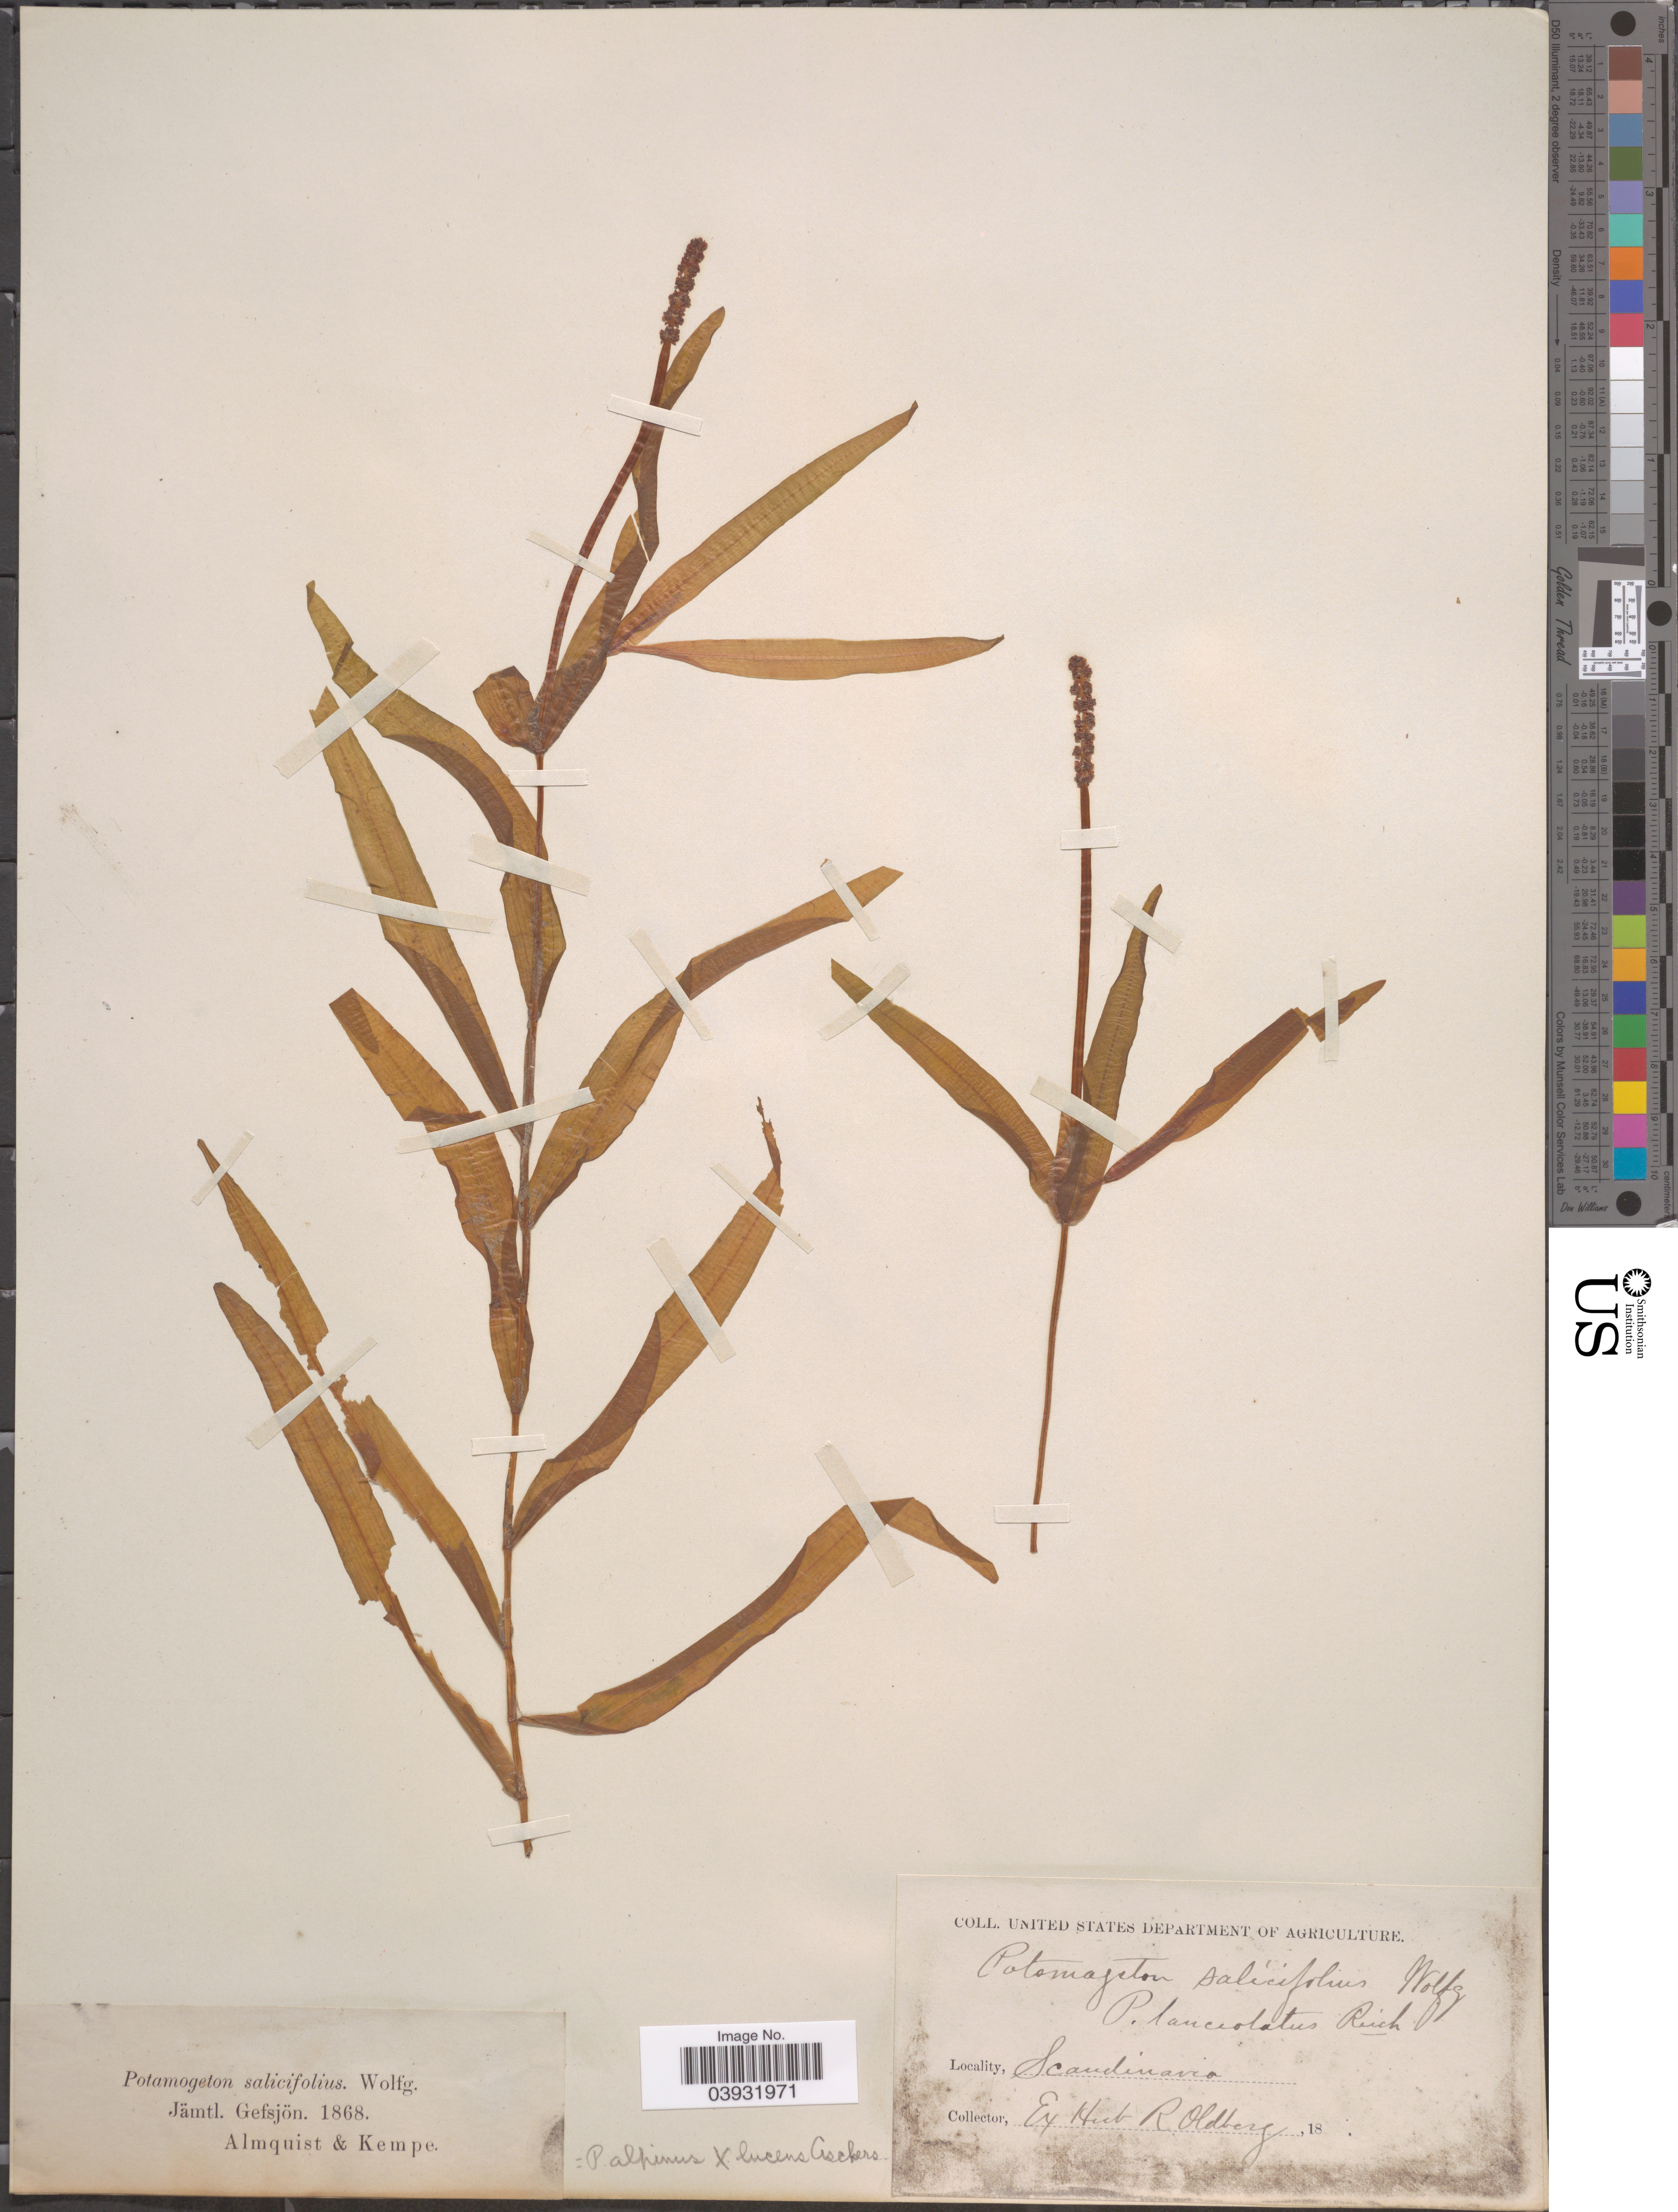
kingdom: Plantae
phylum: Tracheophyta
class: Liliopsida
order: Alismatales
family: Potamogetonaceae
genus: Potamogeton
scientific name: Potamogeton alpinus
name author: Balb.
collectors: Almquist & Kempe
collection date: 1868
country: Sweden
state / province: Jämtland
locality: Jämtl. Gefsjön. Scandinavia.